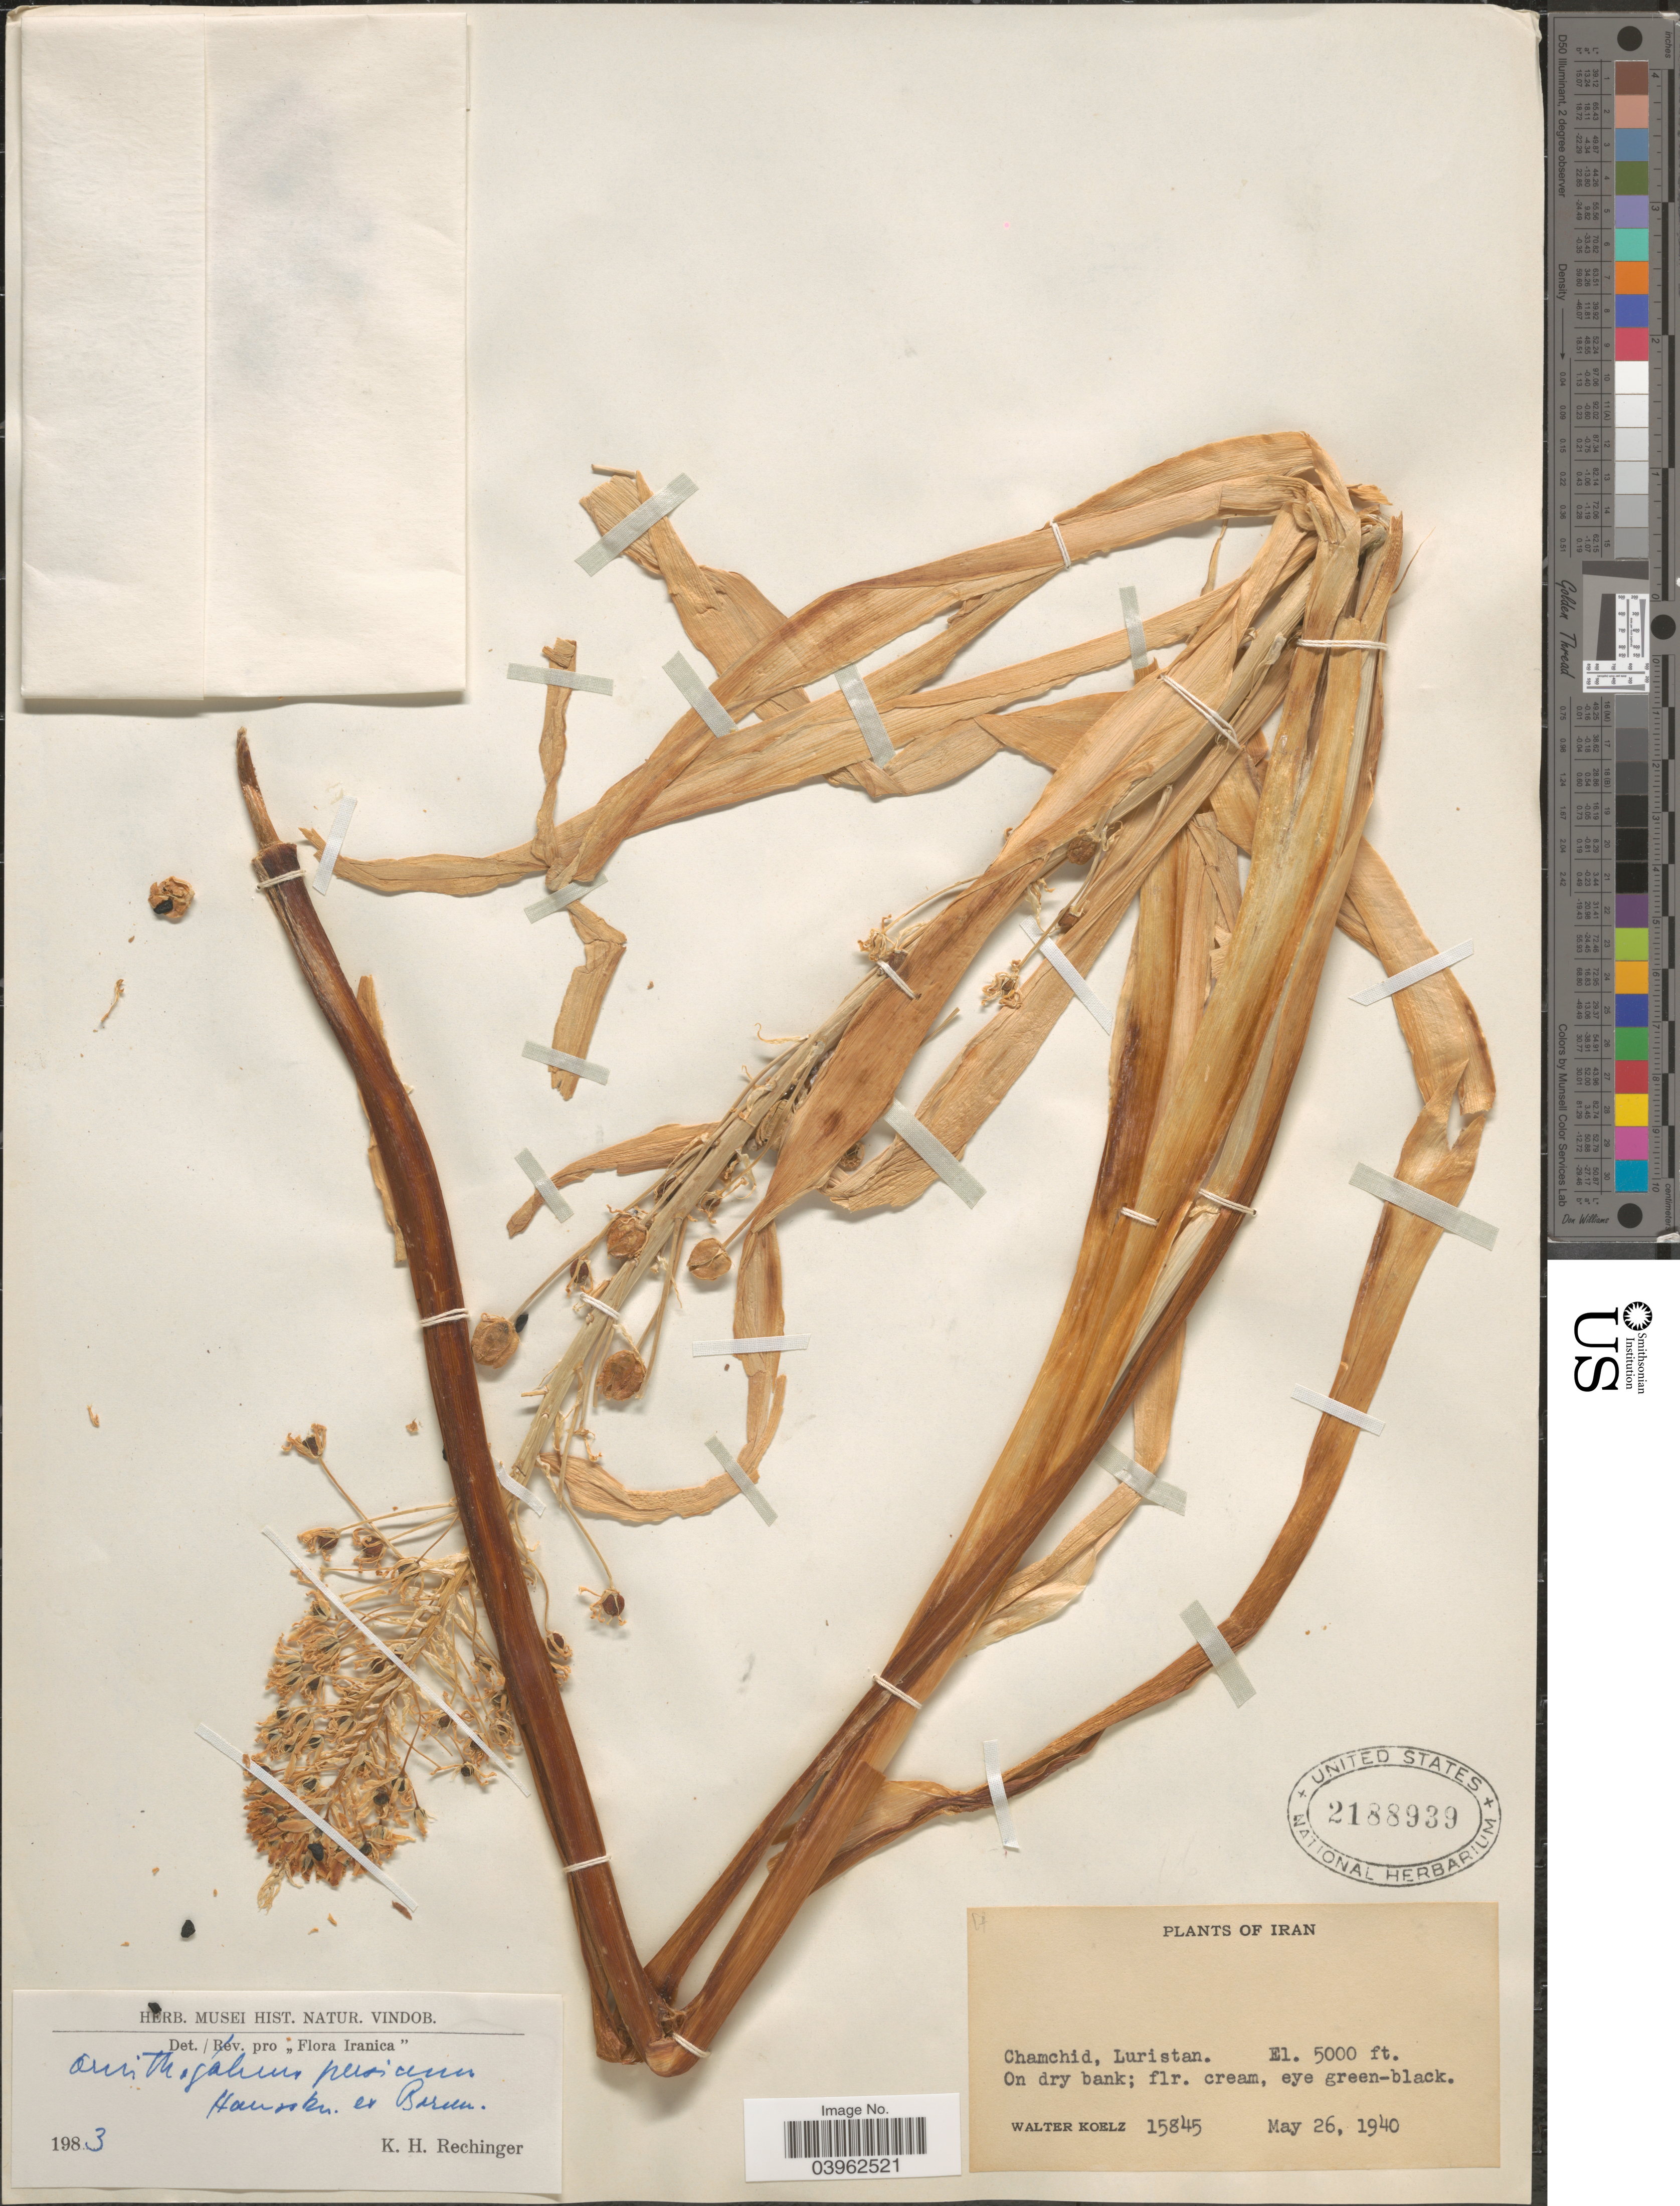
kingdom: Plantae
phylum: Tracheophyta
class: Liliopsida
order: Asparagales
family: Asparagaceae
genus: Ornithogalum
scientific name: Ornithogalum persicum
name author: Hausskn. ex Bornm.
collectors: W. N. Koelz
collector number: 15845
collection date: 1940-05-26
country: Iran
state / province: Lorestan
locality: Chamchid, Luristan.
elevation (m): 1524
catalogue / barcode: US 2188939